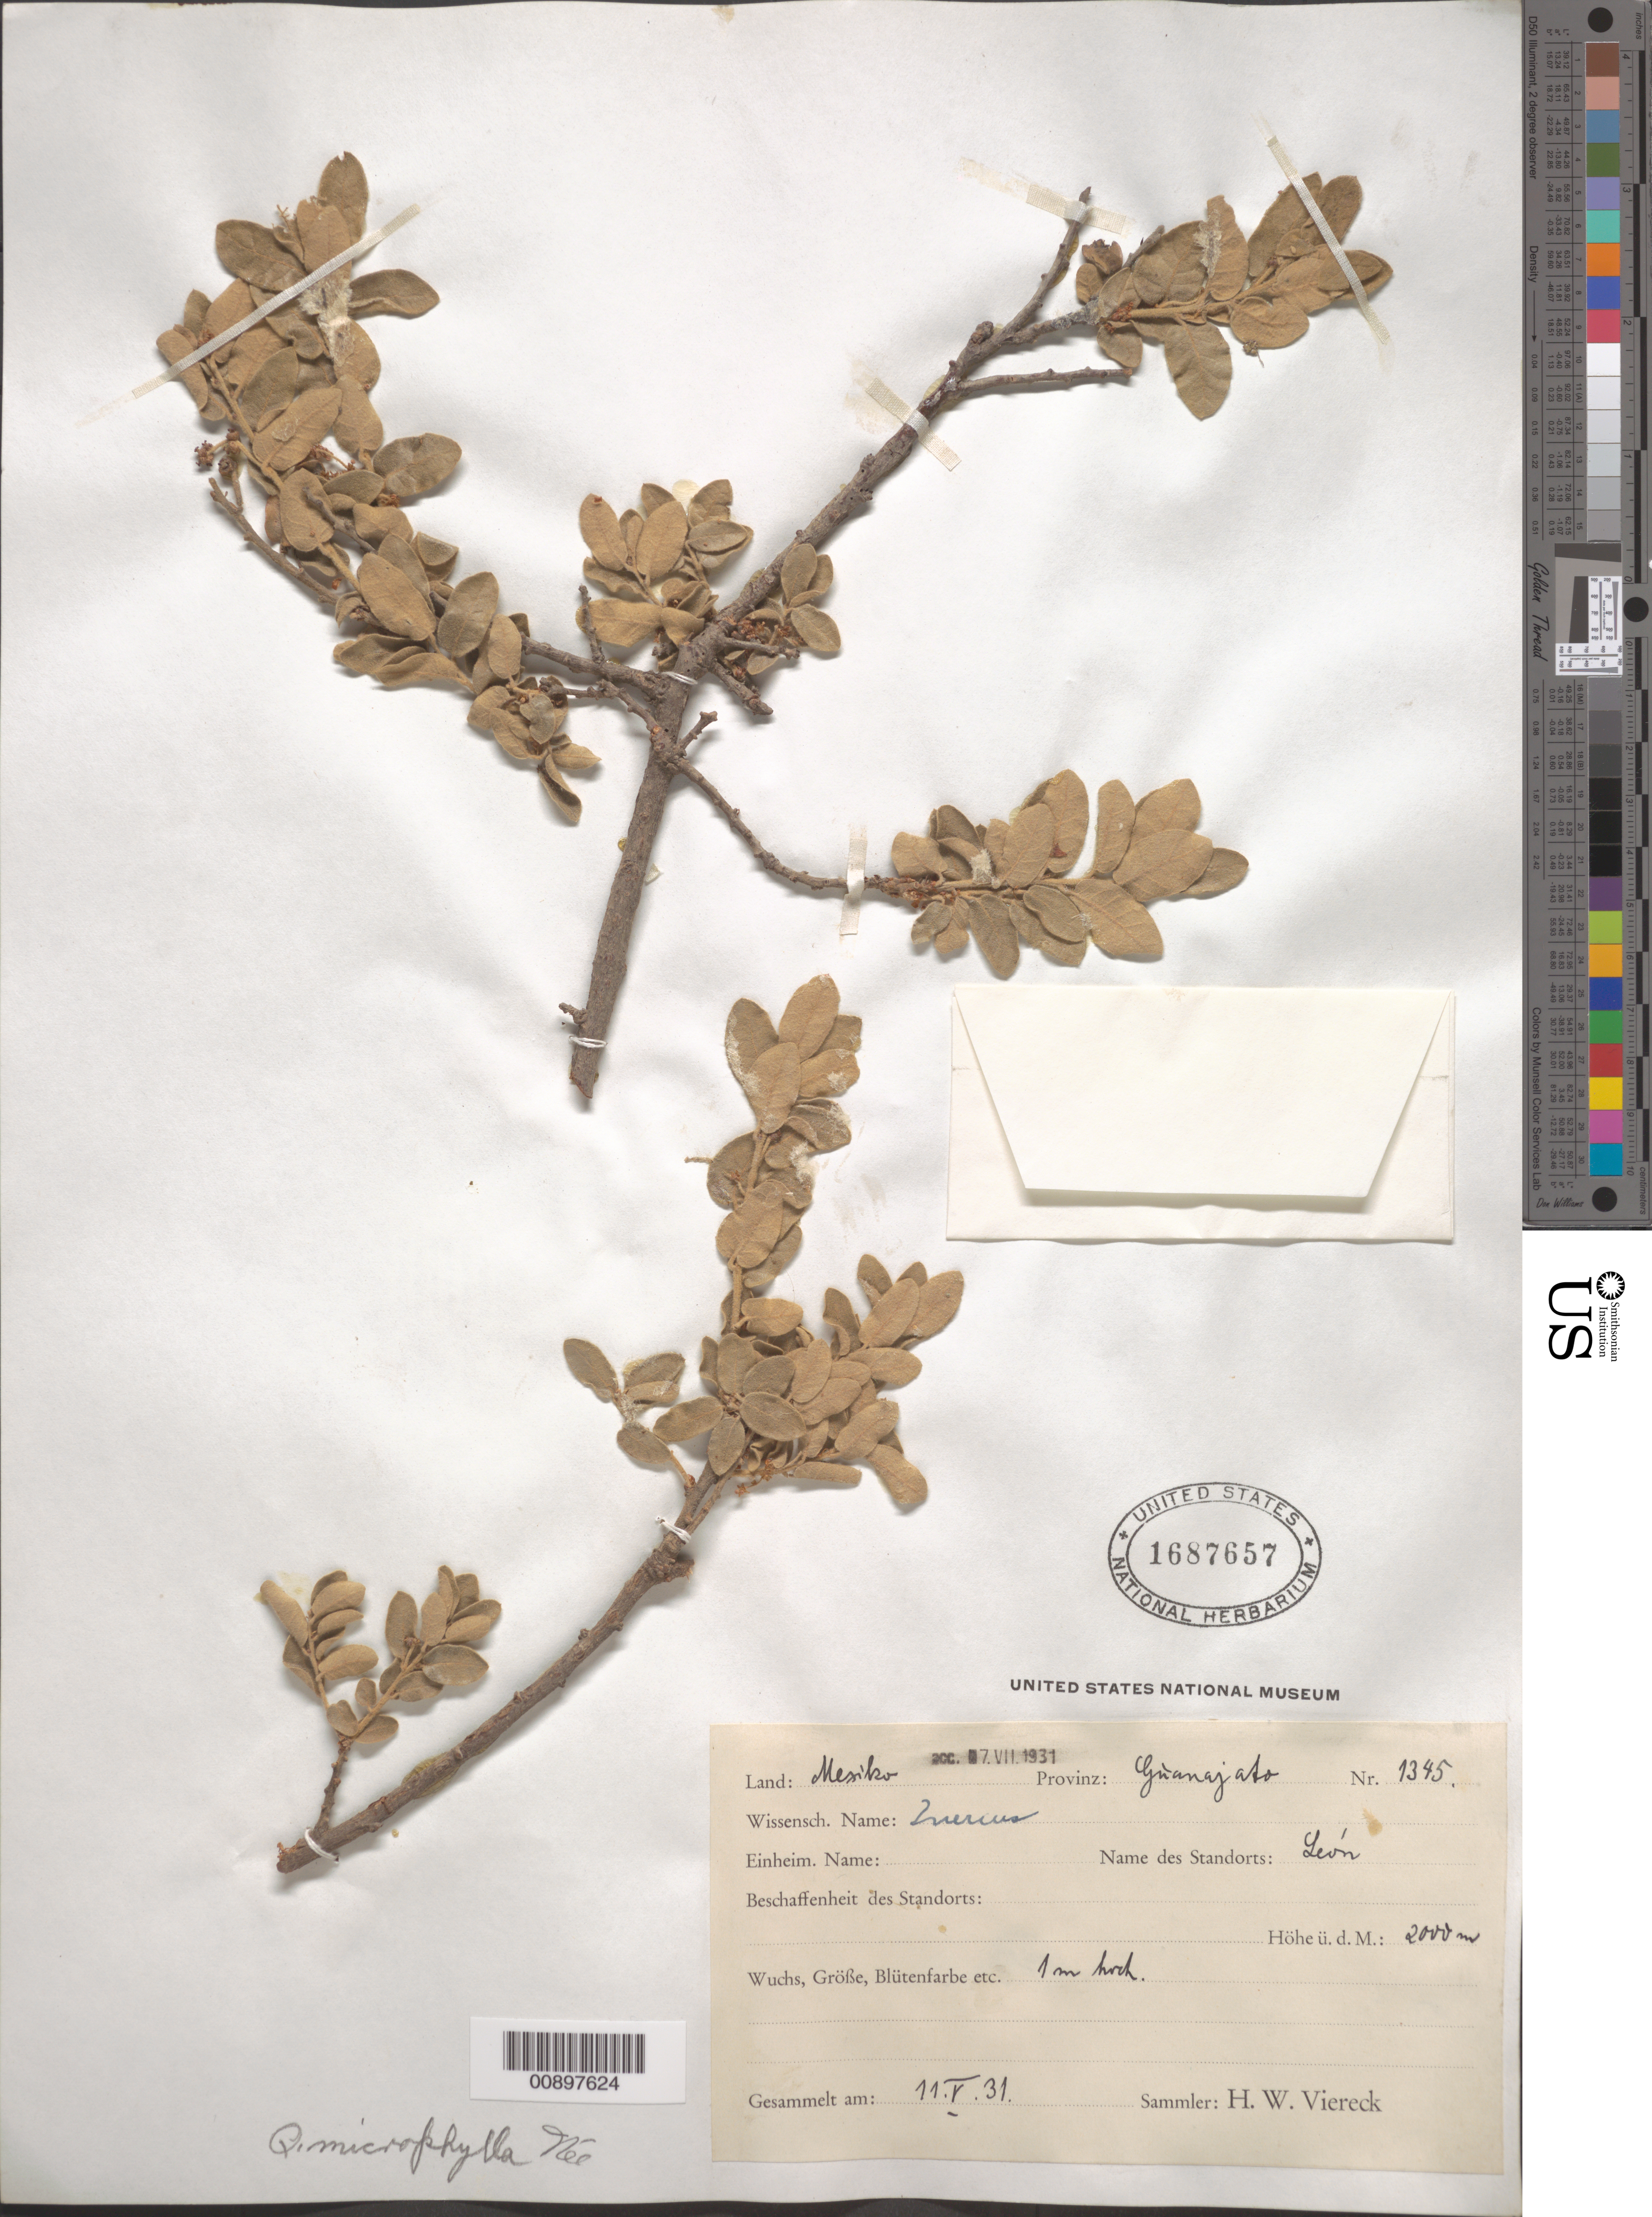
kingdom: Plantae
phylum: Tracheophyta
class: Magnoliopsida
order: Fagales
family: Fagaceae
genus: Quercus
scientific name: Quercus microphylla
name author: Née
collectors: H. W. Viereck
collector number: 1345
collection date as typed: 11 May 1931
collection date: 1931-05-11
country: Mexico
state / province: Guanajuato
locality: León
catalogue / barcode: US 1687657